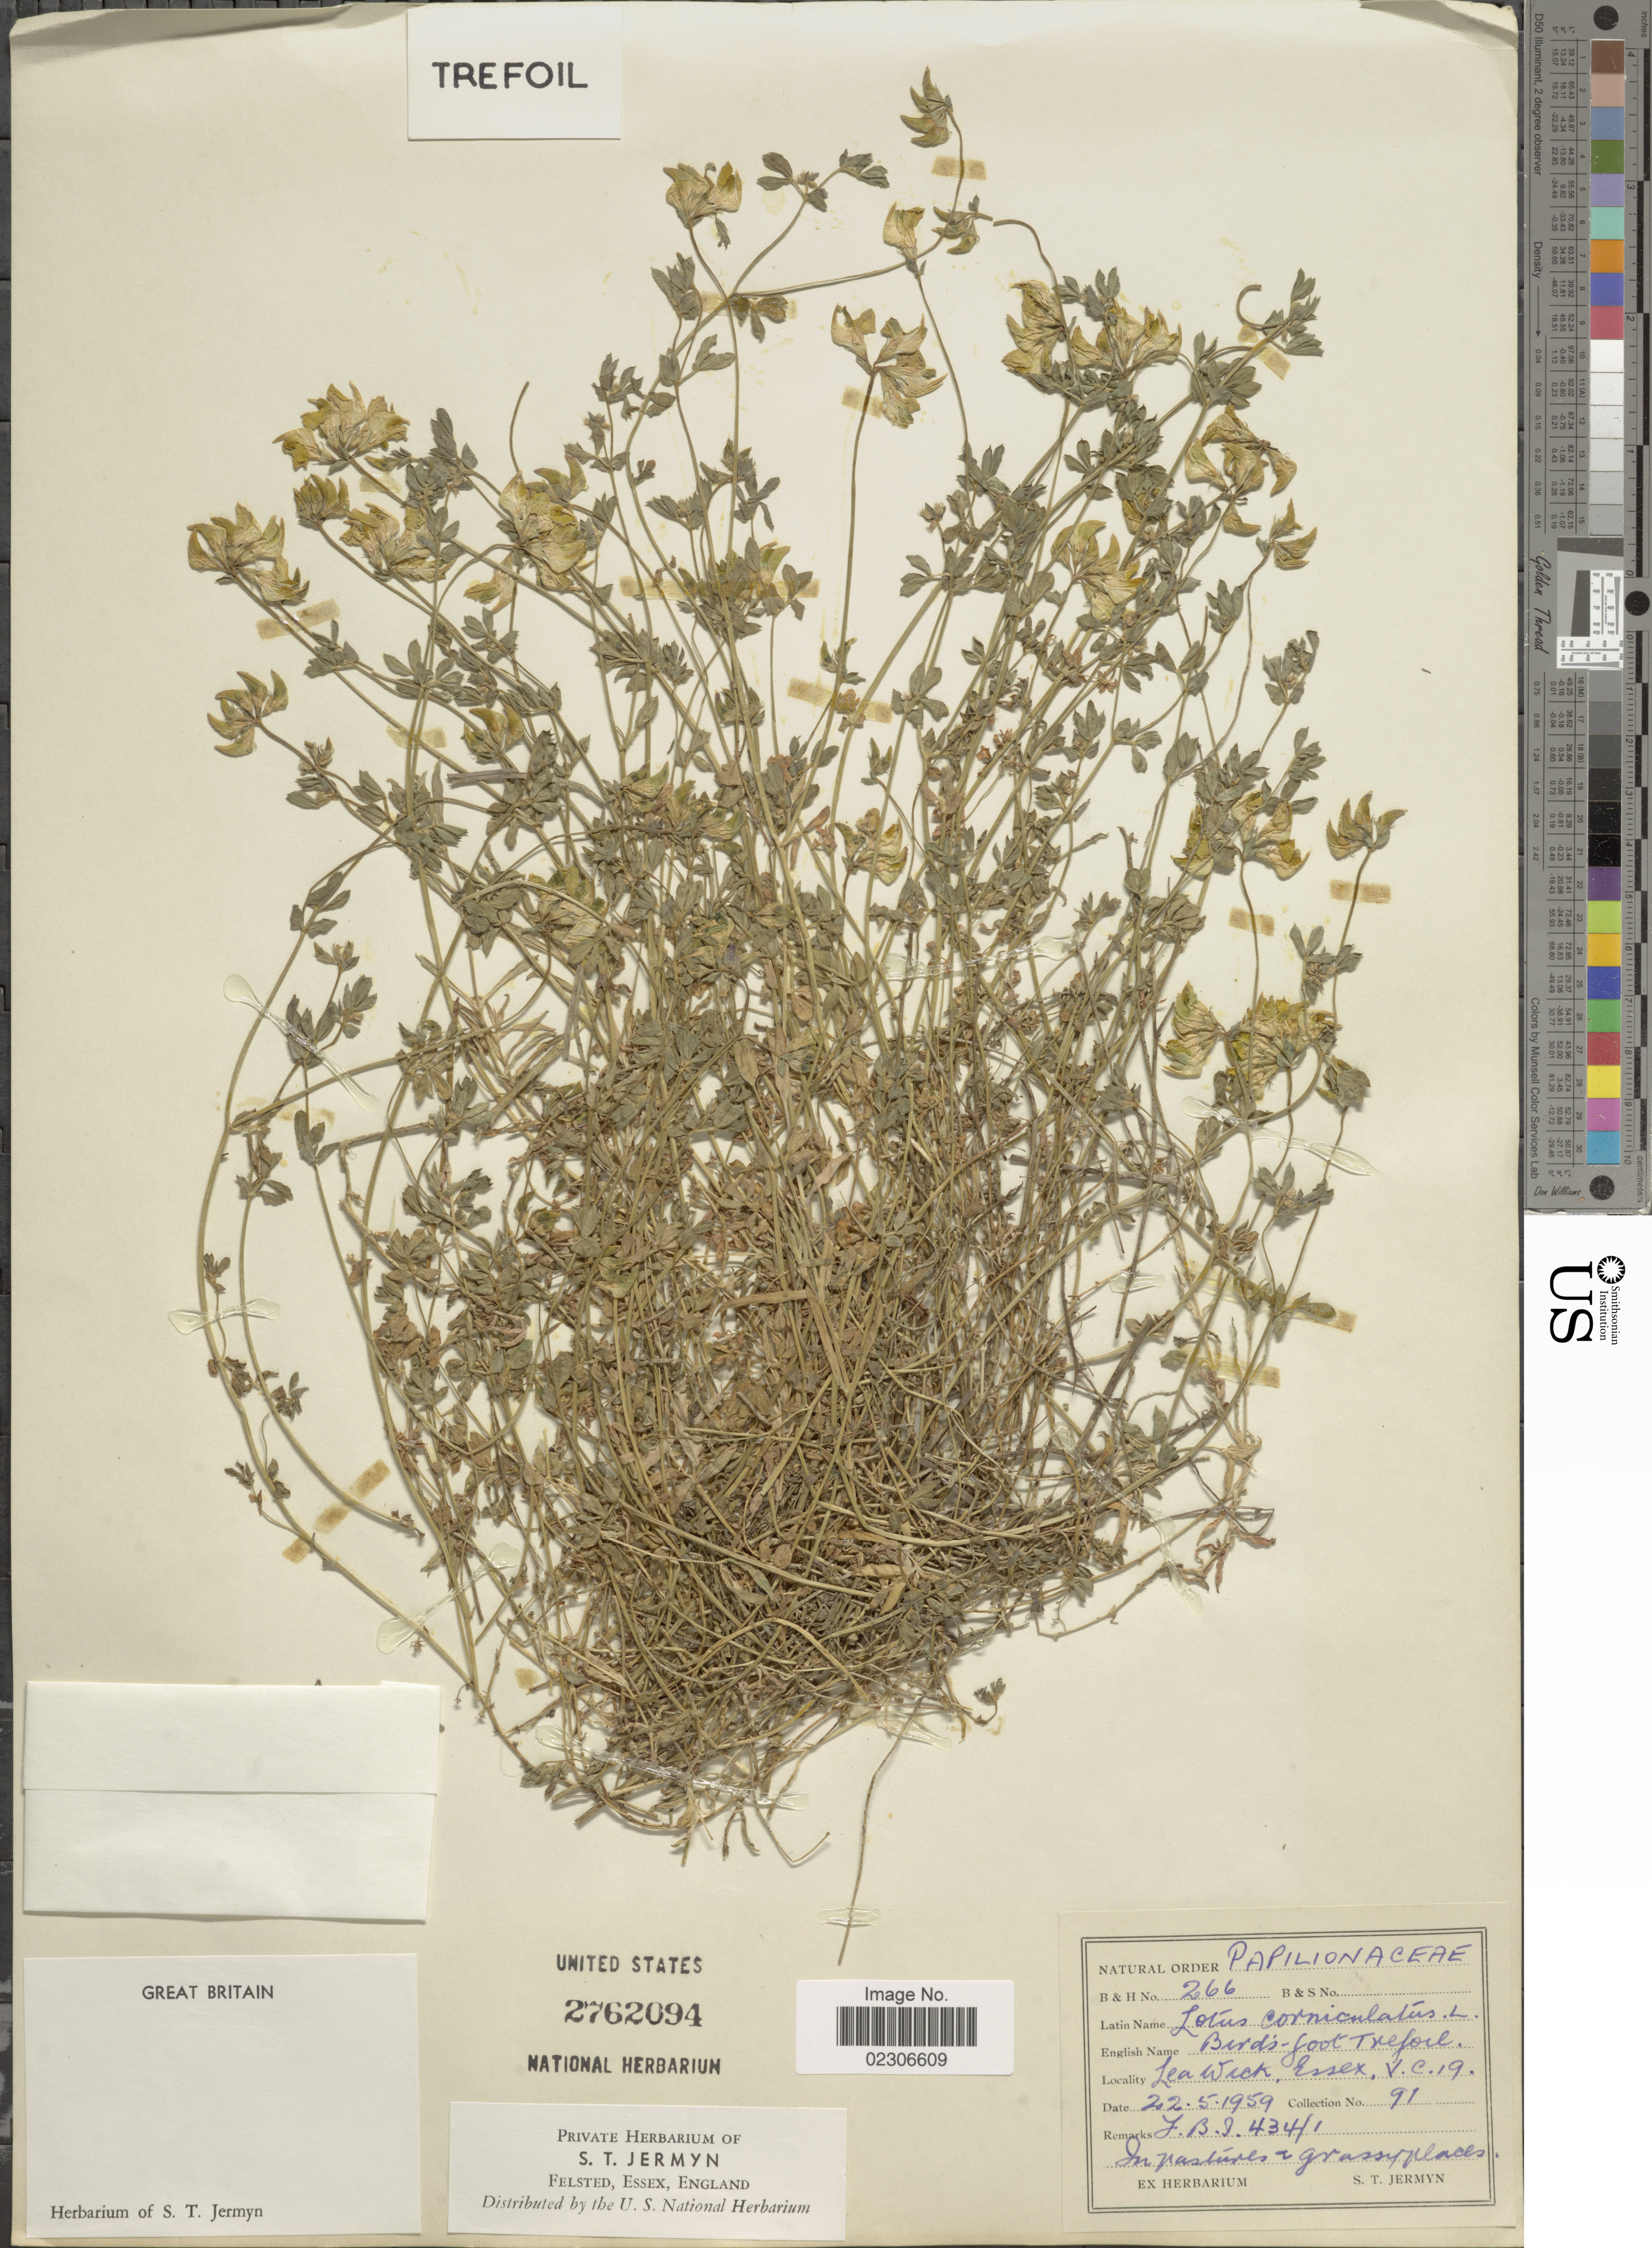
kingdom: Plantae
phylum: Tracheophyta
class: Magnoliopsida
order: Fabales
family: Fabaceae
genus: Lotus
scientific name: Lotus corniculatus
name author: L.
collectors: ex herb. S. T. Jermyn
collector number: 91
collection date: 1959-05-22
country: United Kingdom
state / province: England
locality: Great Britain. Lea Wick, Essex, V. C. 19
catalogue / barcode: US 2762094